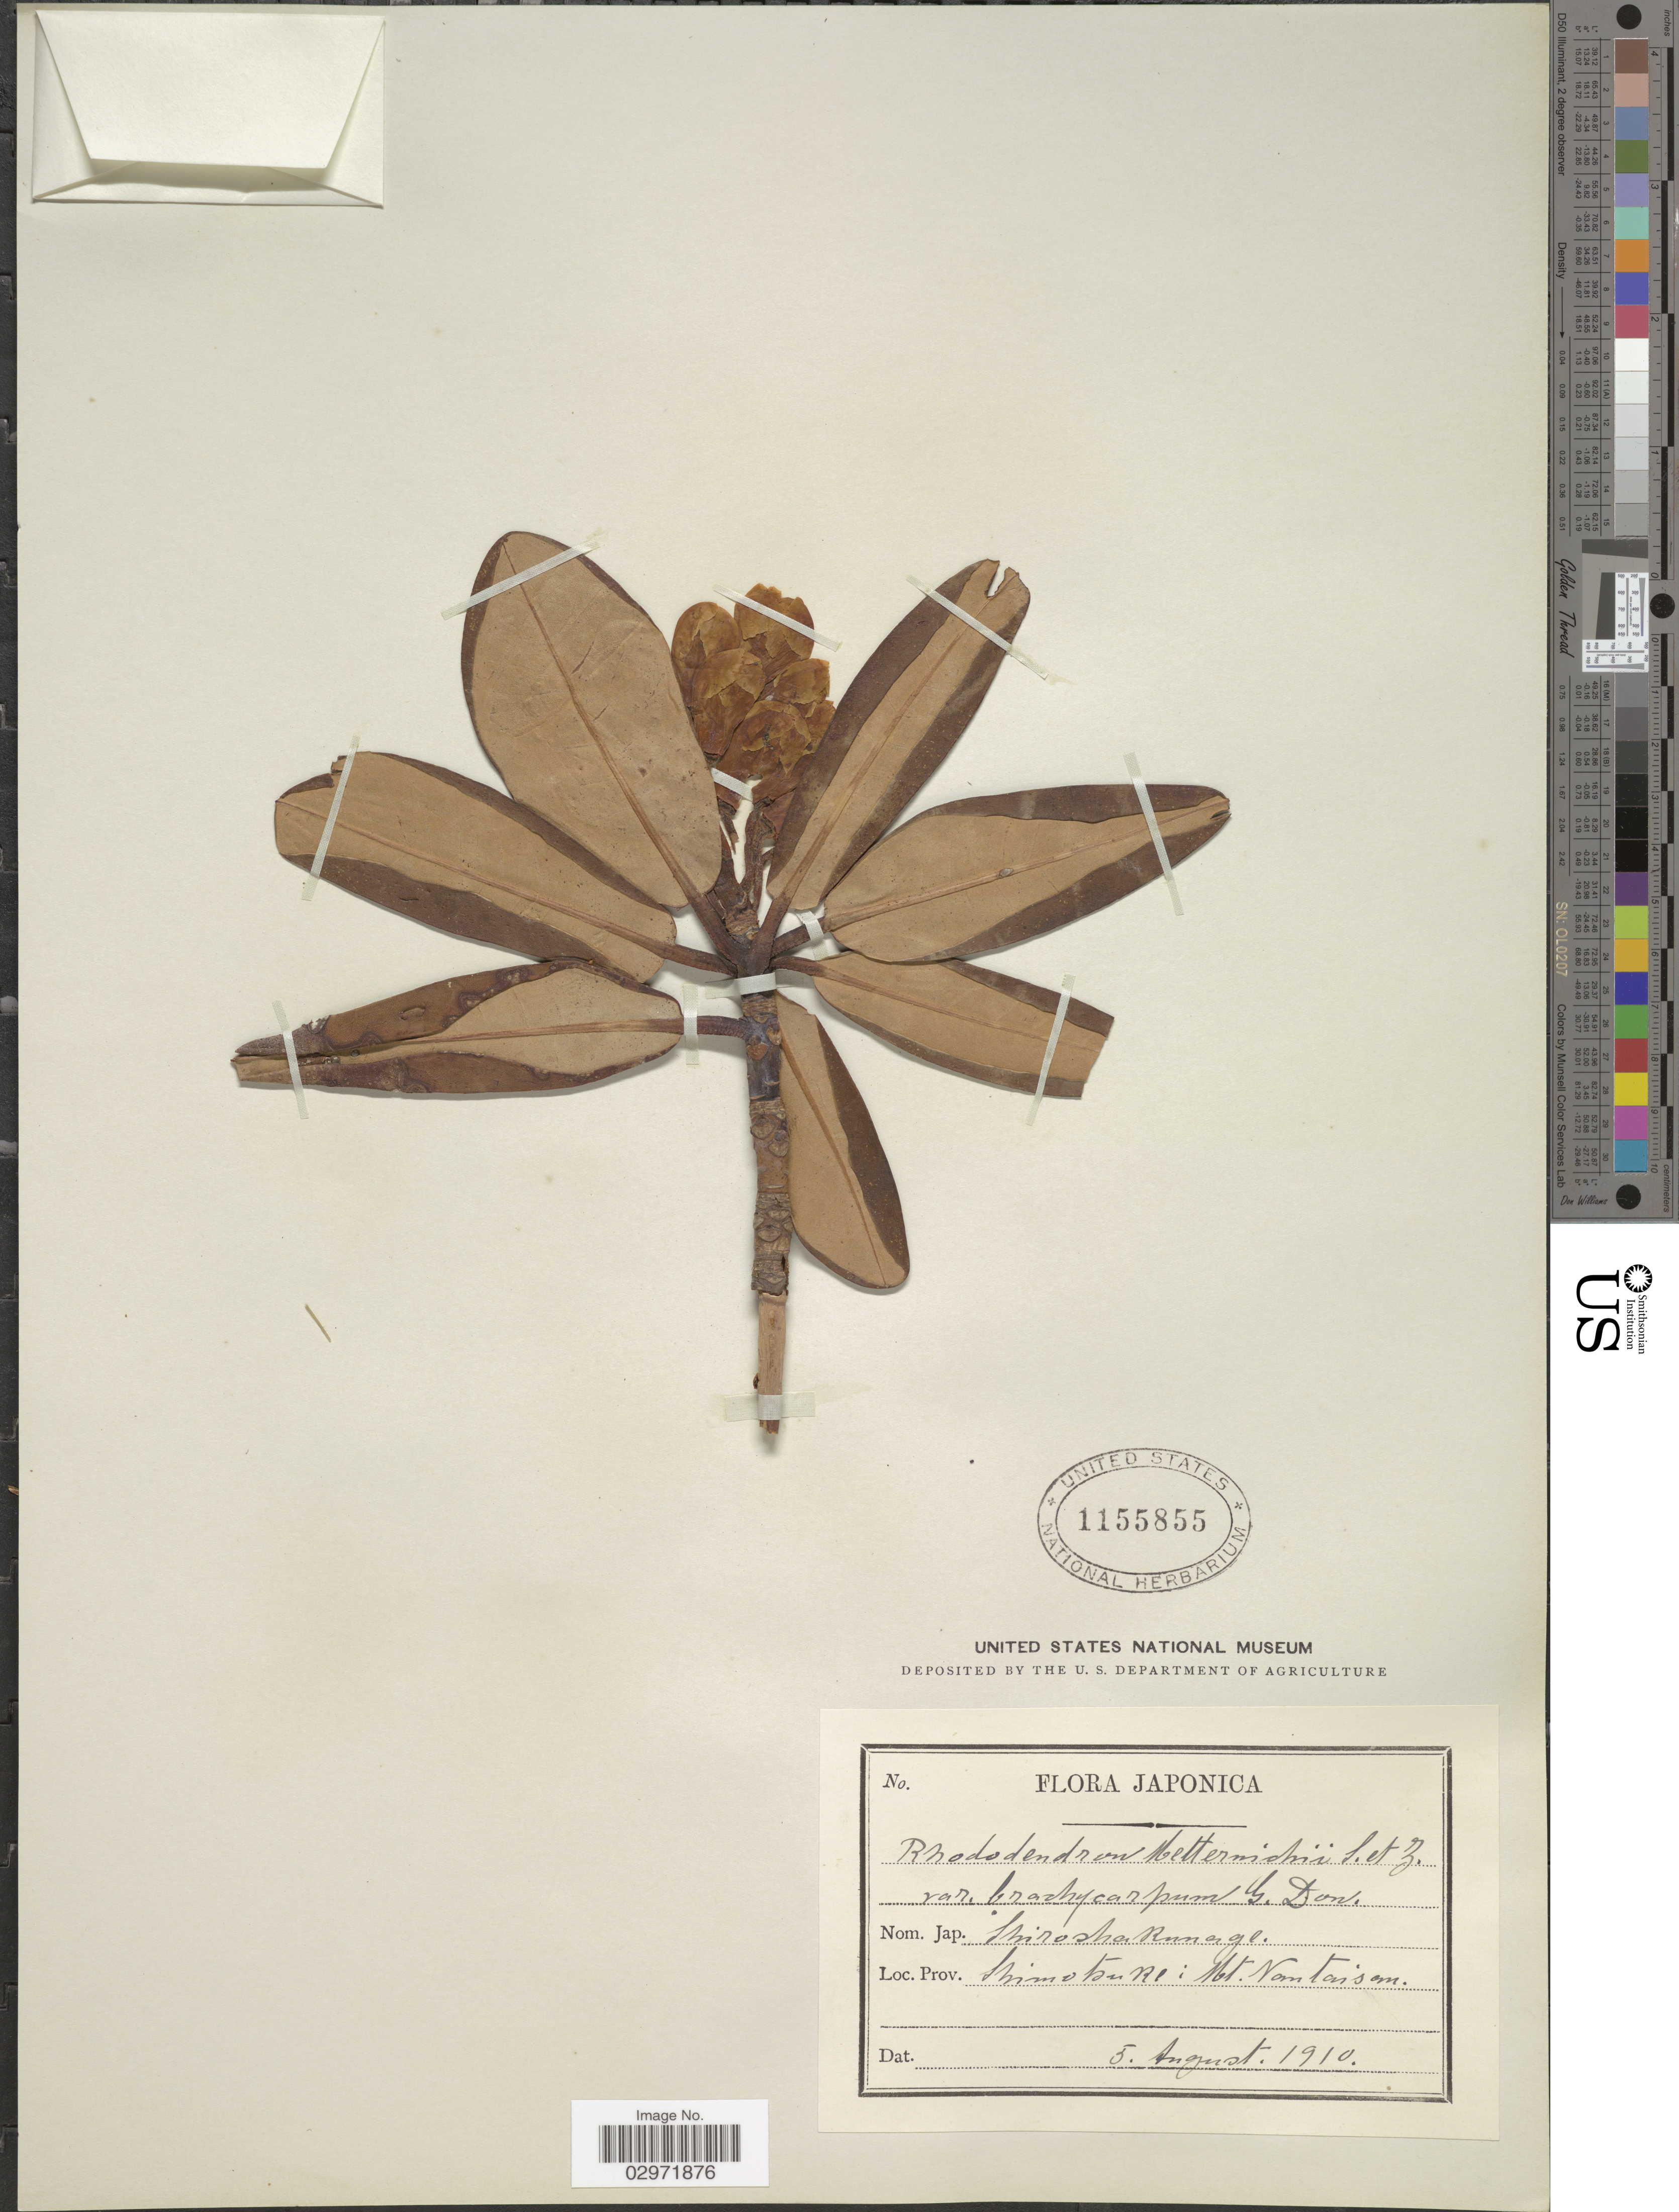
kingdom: Plantae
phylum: Tracheophyta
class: Magnoliopsida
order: Ericales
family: Ericaceae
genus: Rhododendron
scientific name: Rhododendron metternichii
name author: Siebold & Zucc.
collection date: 1910-08-05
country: Japan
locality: Shimotsuke: Mt. Nantaisan.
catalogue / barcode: US 1155855